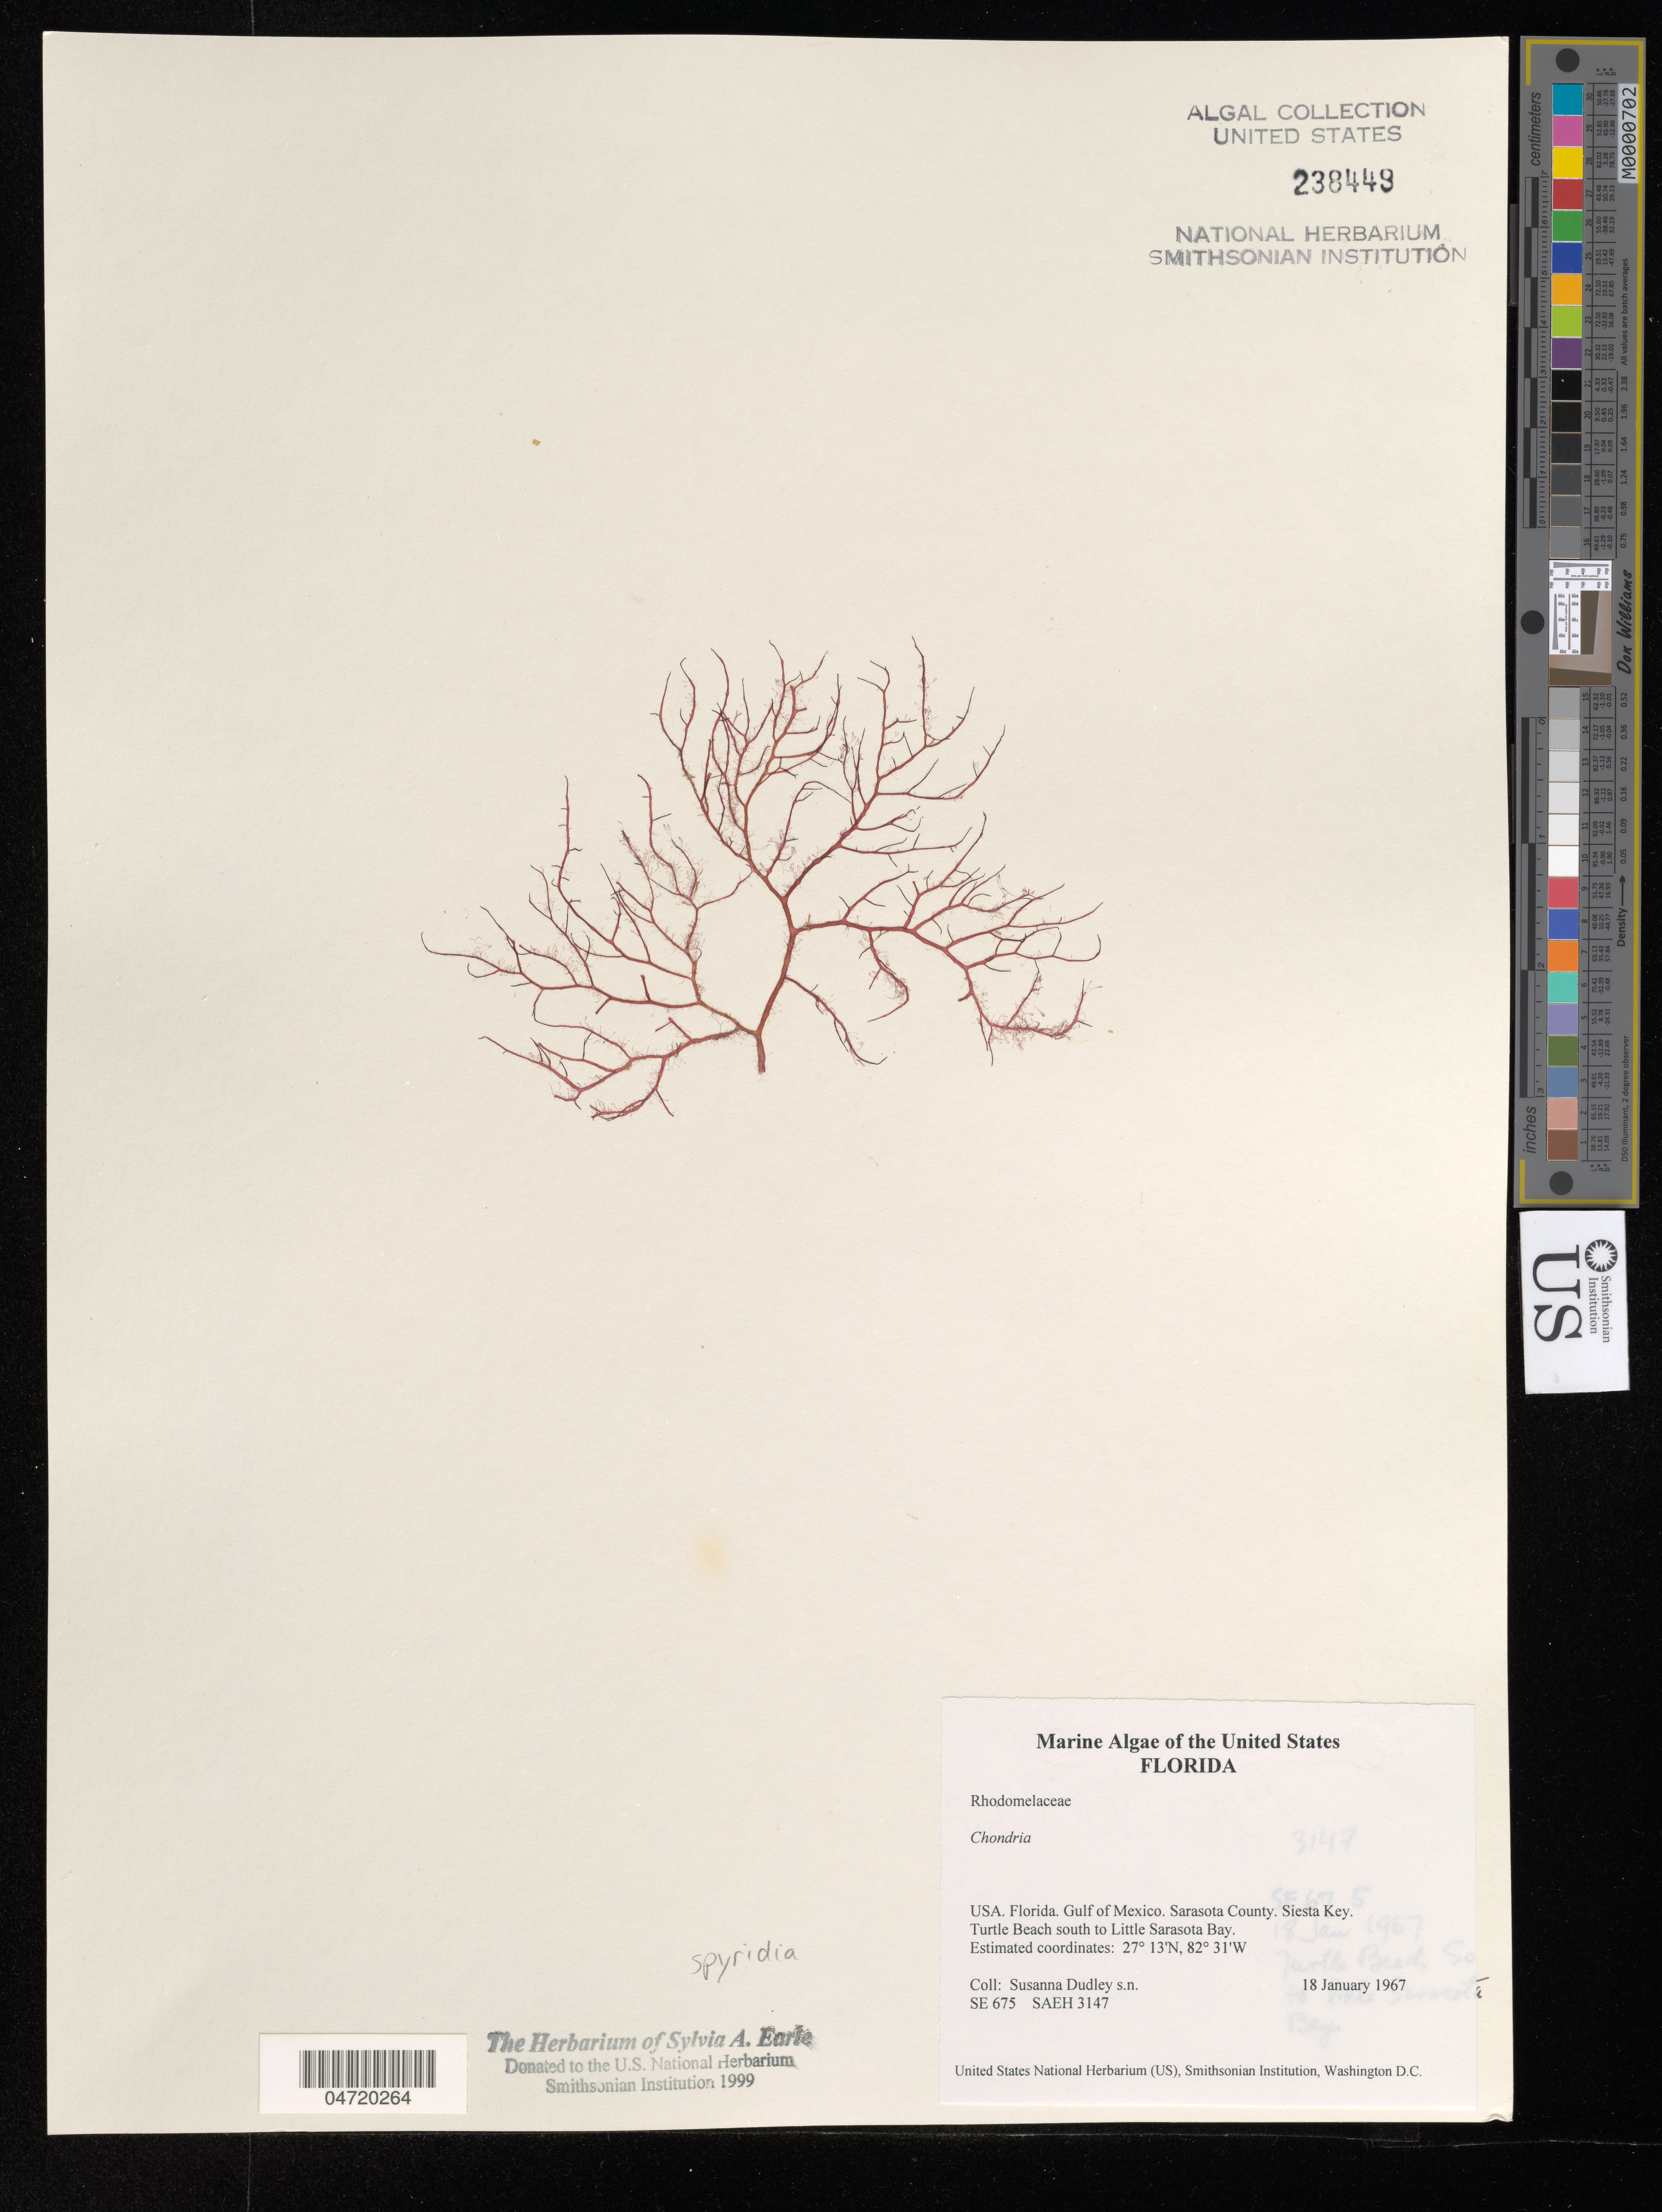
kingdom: Plantae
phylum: Rhodophyta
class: Florideophyceae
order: Ceramiales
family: Rhodomelaceae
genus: Chondria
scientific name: Chondria sp.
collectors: S. Dudley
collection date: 1967-01-18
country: United States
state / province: Florida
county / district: Sarasota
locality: Gulf of Mexico. Sarasota County. Siesta Key. Turtle Beach south to Little Sarasota Bay.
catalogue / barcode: US 238449